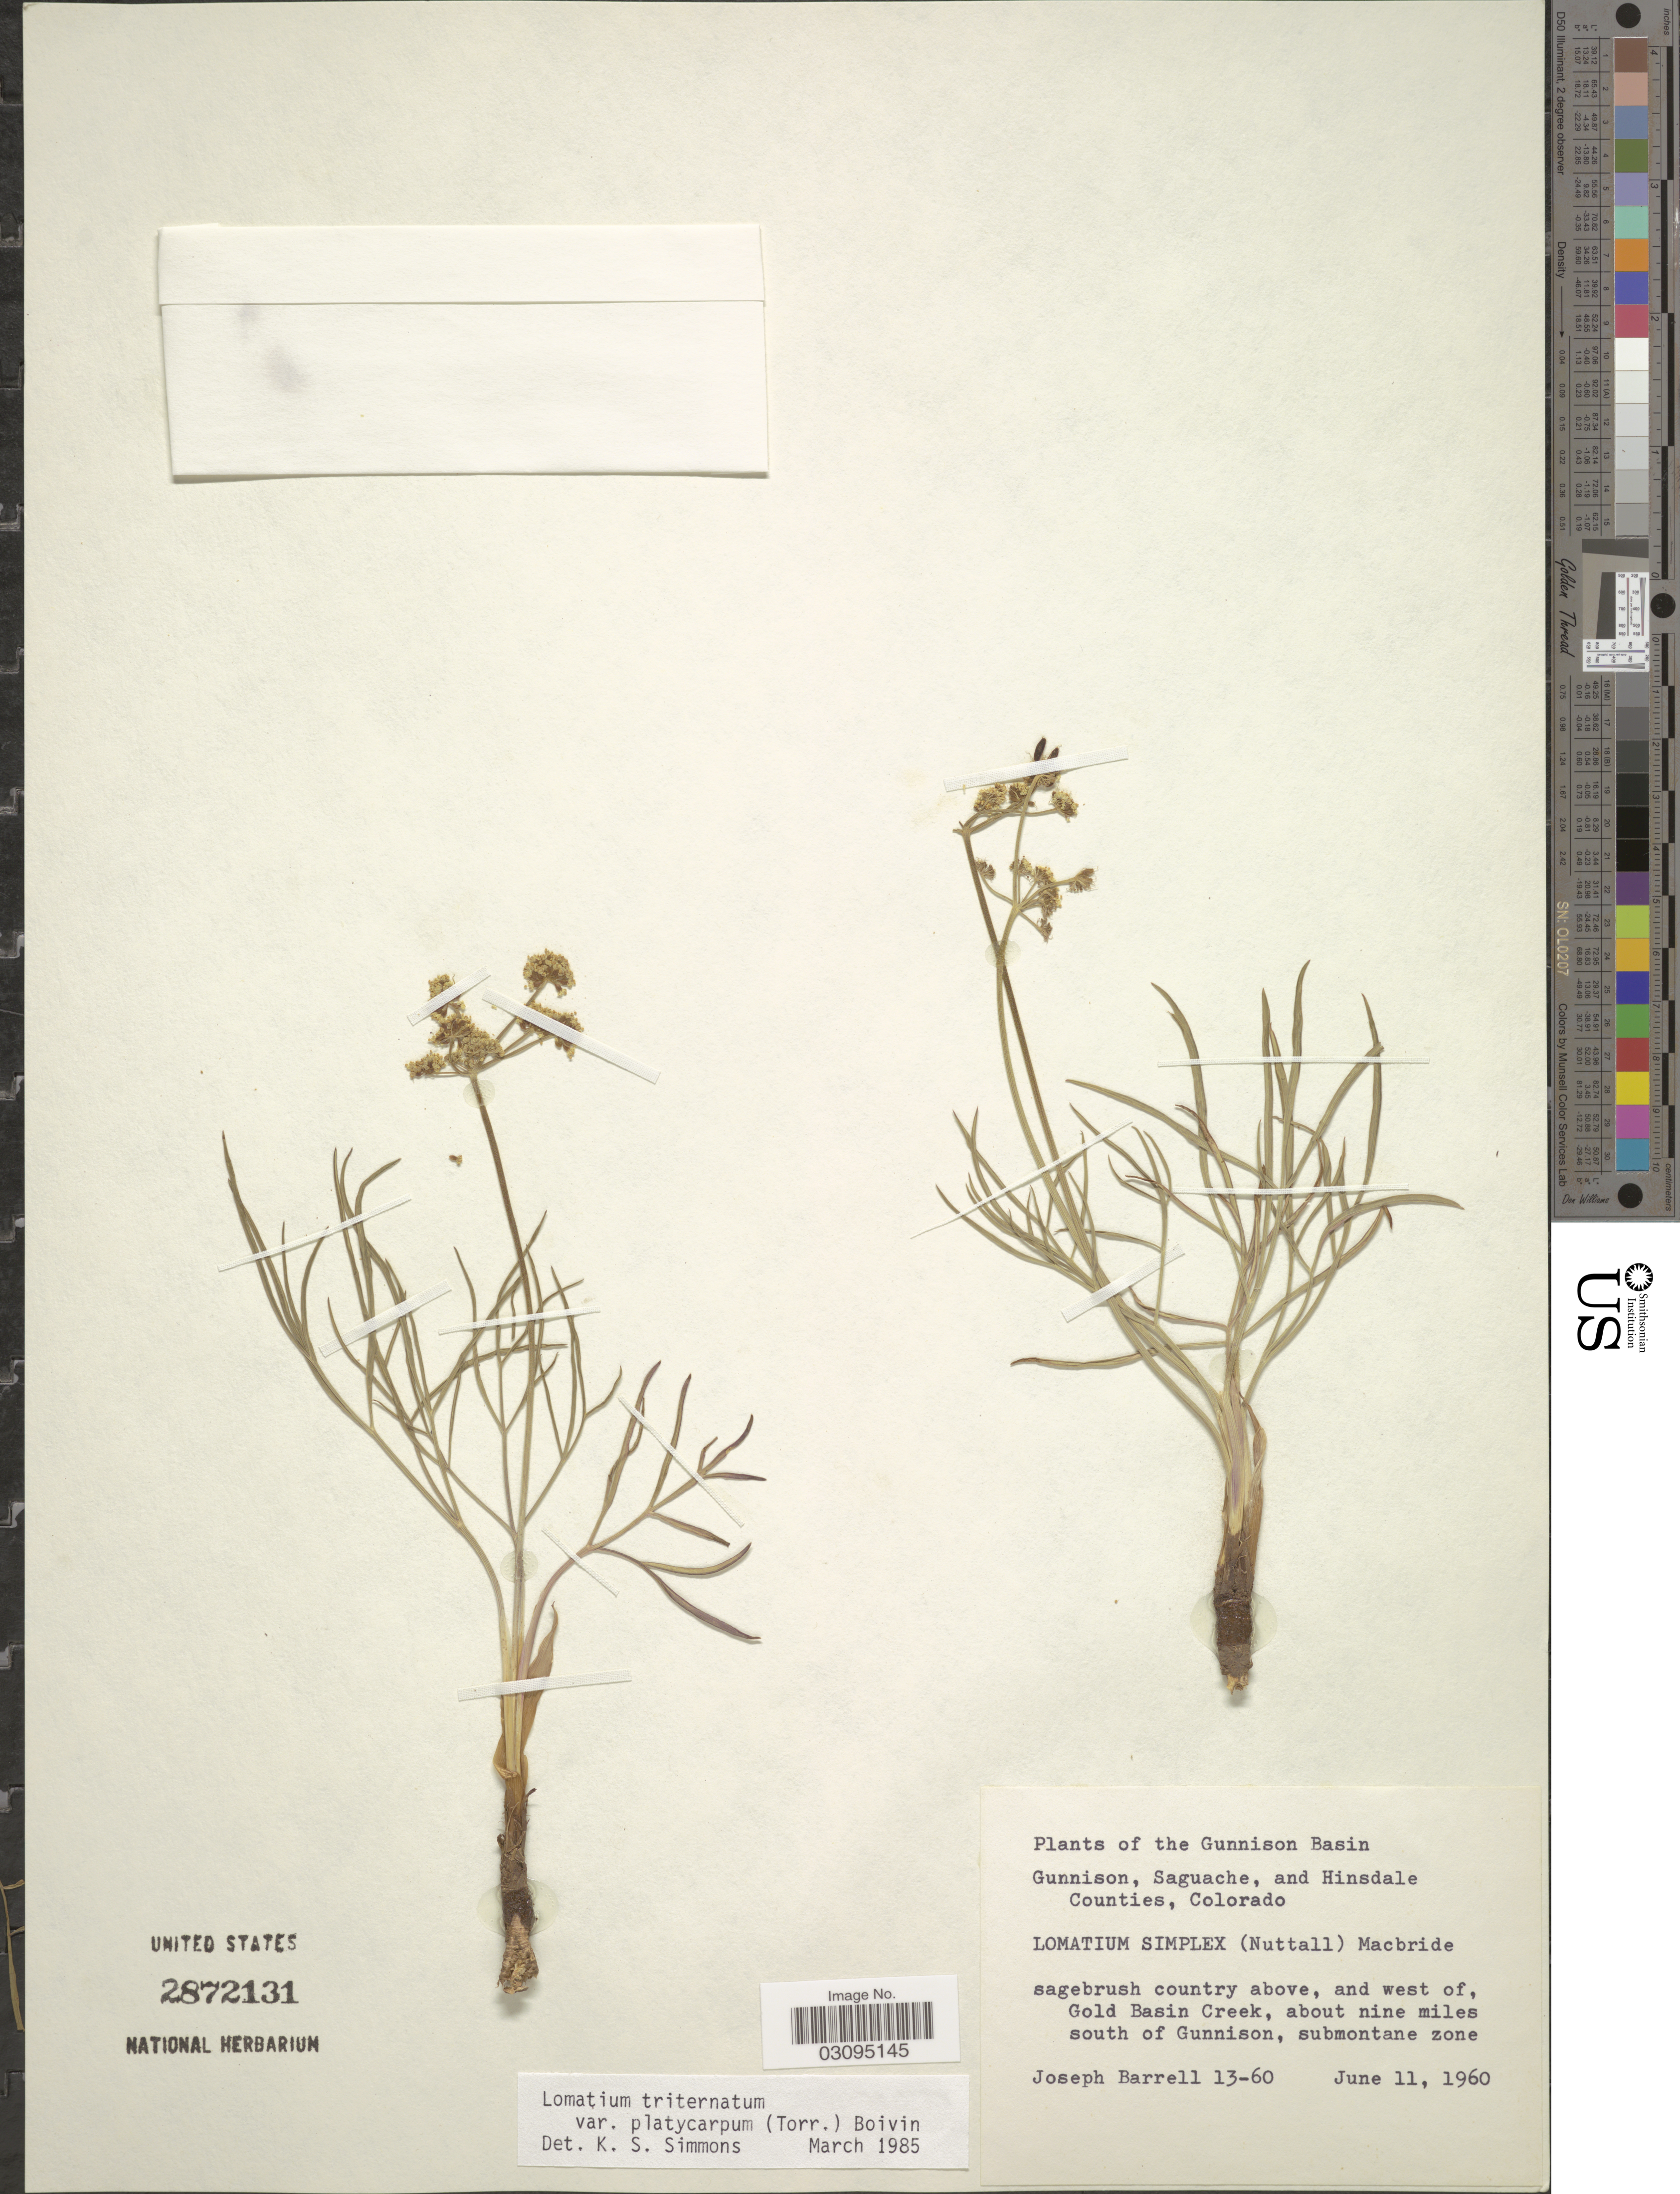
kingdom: Plantae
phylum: Tracheophyta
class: Magnoliopsida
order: Apiales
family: Apiaceae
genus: Lomatium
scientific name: Lomatium triternatum var. platycarpum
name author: (Torr.) B. Boivin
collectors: J. Barrell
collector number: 13-60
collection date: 1960-06-11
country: United States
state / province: Colorado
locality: The Gunnison Basin, Gunnison, sagebrush country above, and west of, Gold Basin Creek, about nine miles south of Gunnison, submontane zone.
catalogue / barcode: US 2872131